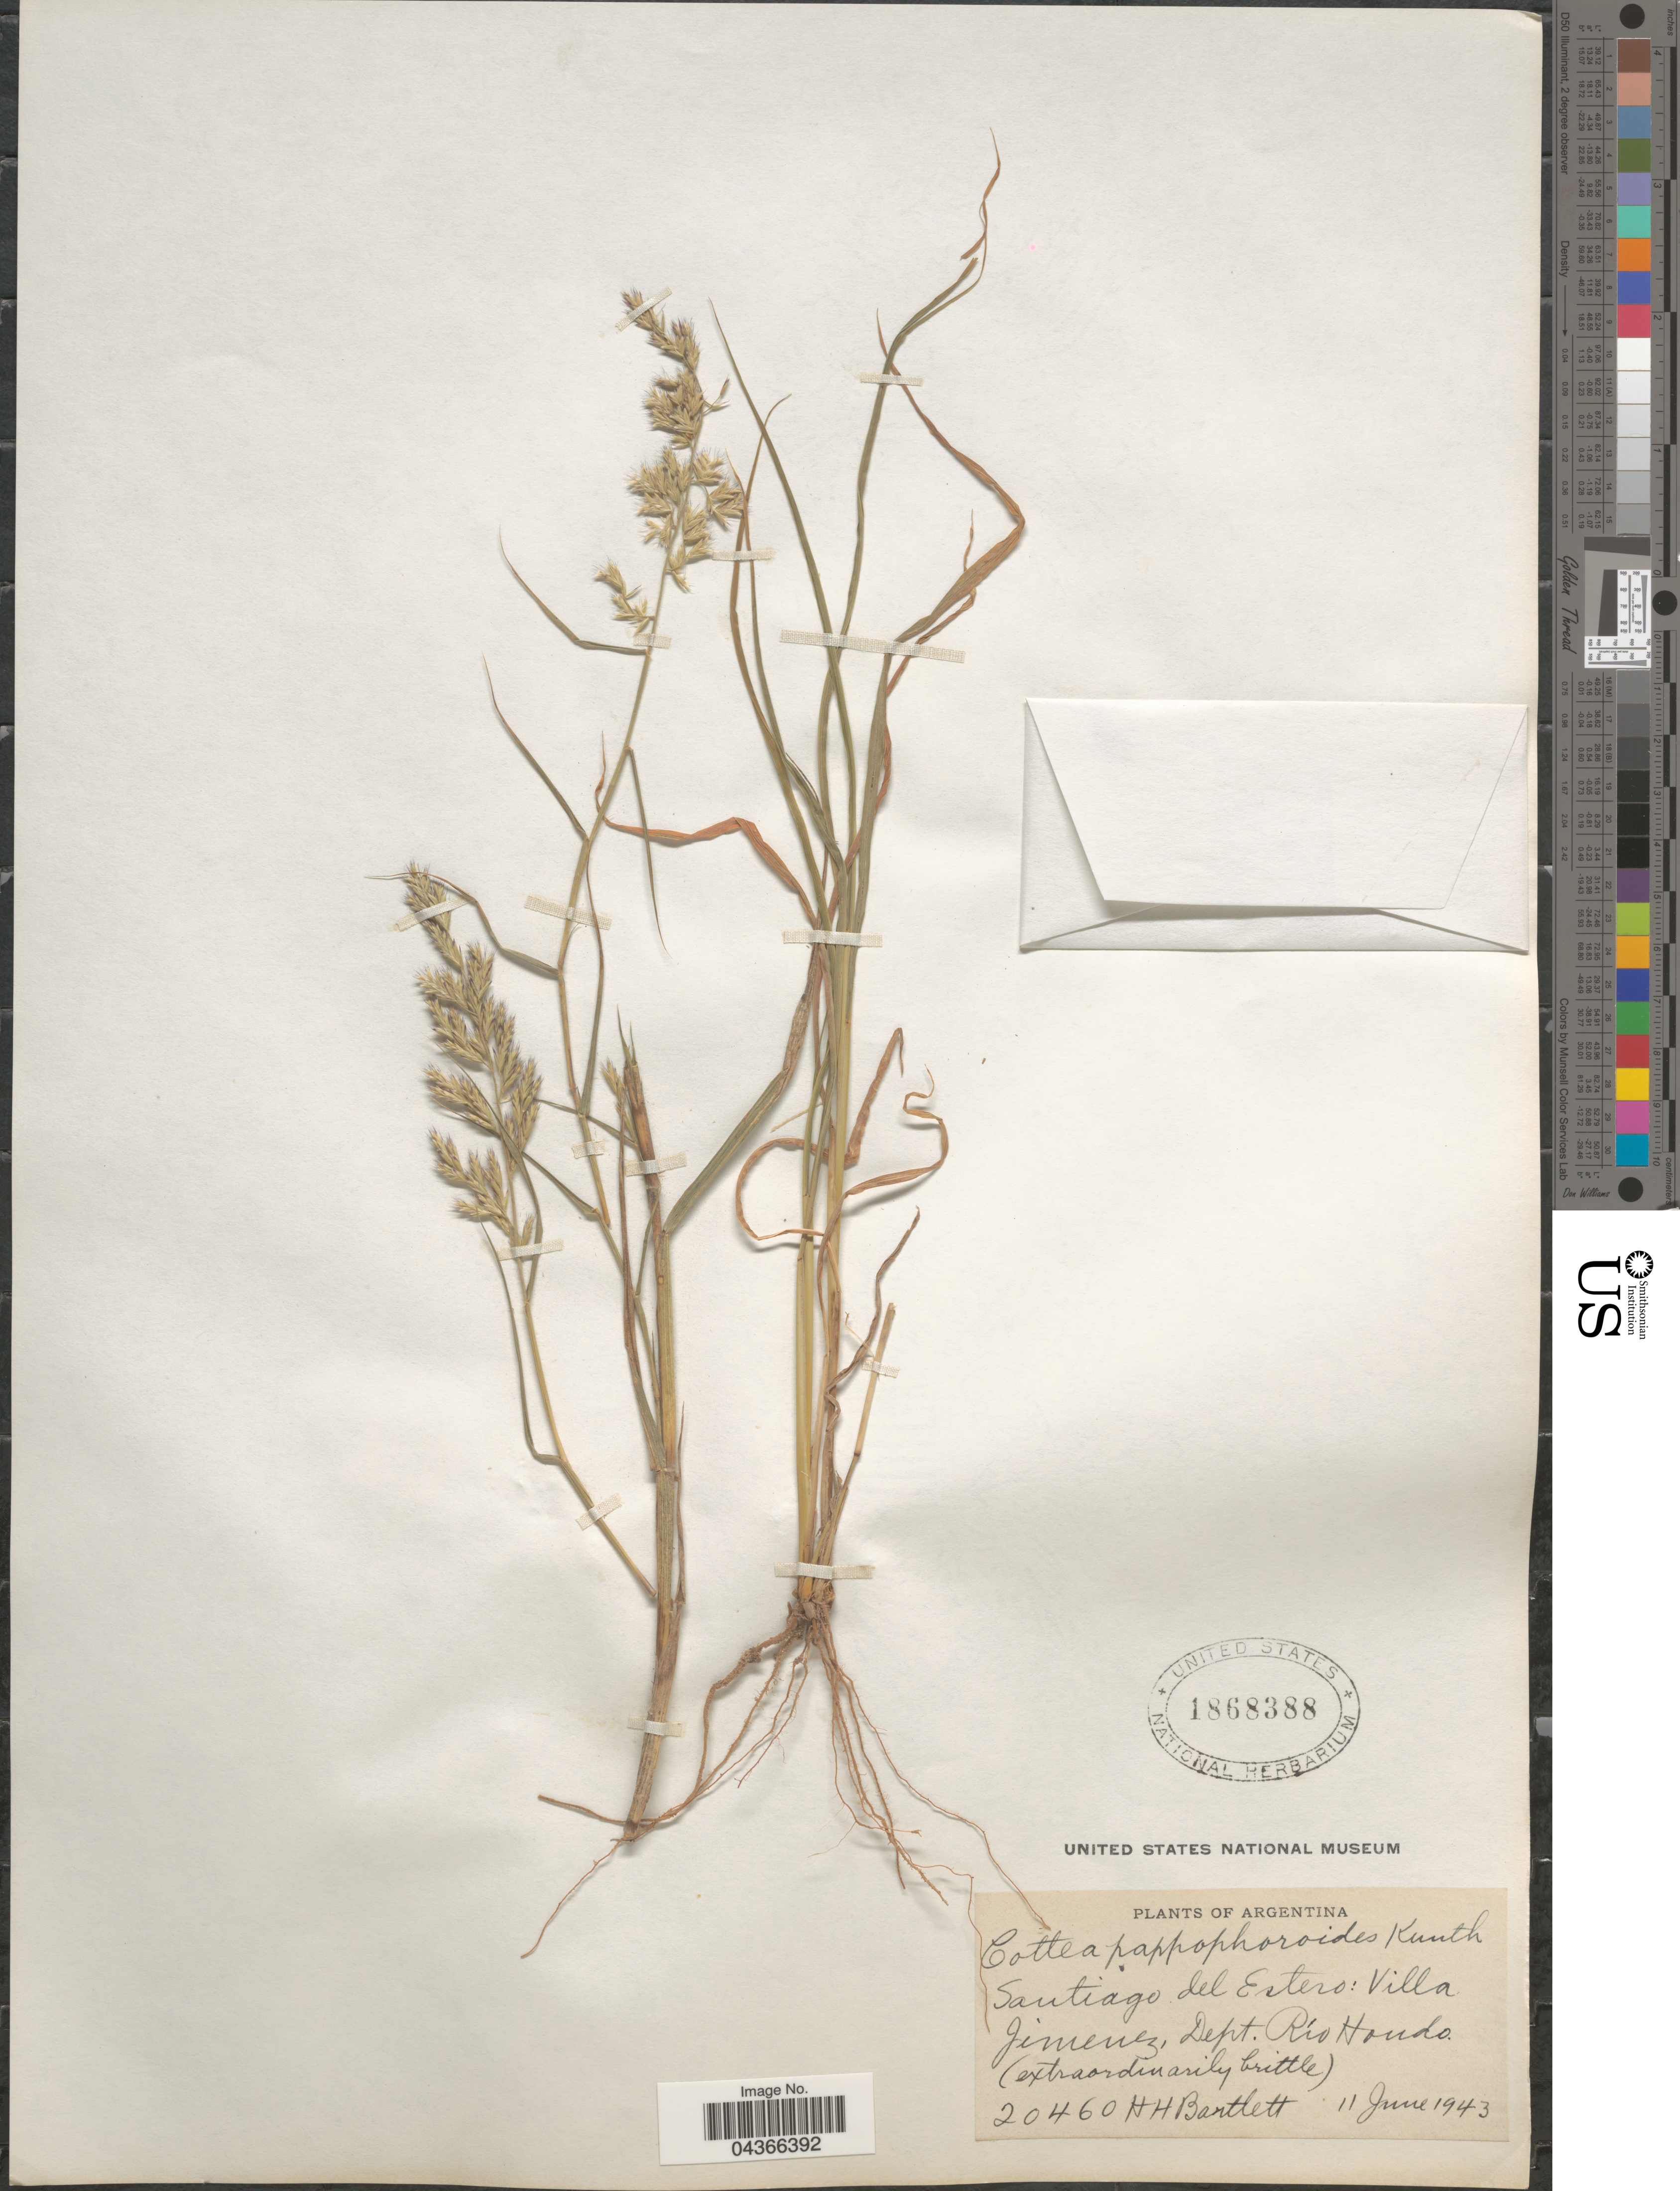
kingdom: Plantae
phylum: Tracheophyta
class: Liliopsida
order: Poales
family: Poaceae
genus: Cottea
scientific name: Cottea pappophoroides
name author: Kunth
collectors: H. H. Bartlett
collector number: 20460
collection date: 1943-06-11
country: Argentina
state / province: Santiago del Estero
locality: Villa Jimenez, Dept. Río Hondo.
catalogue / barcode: US 1868388